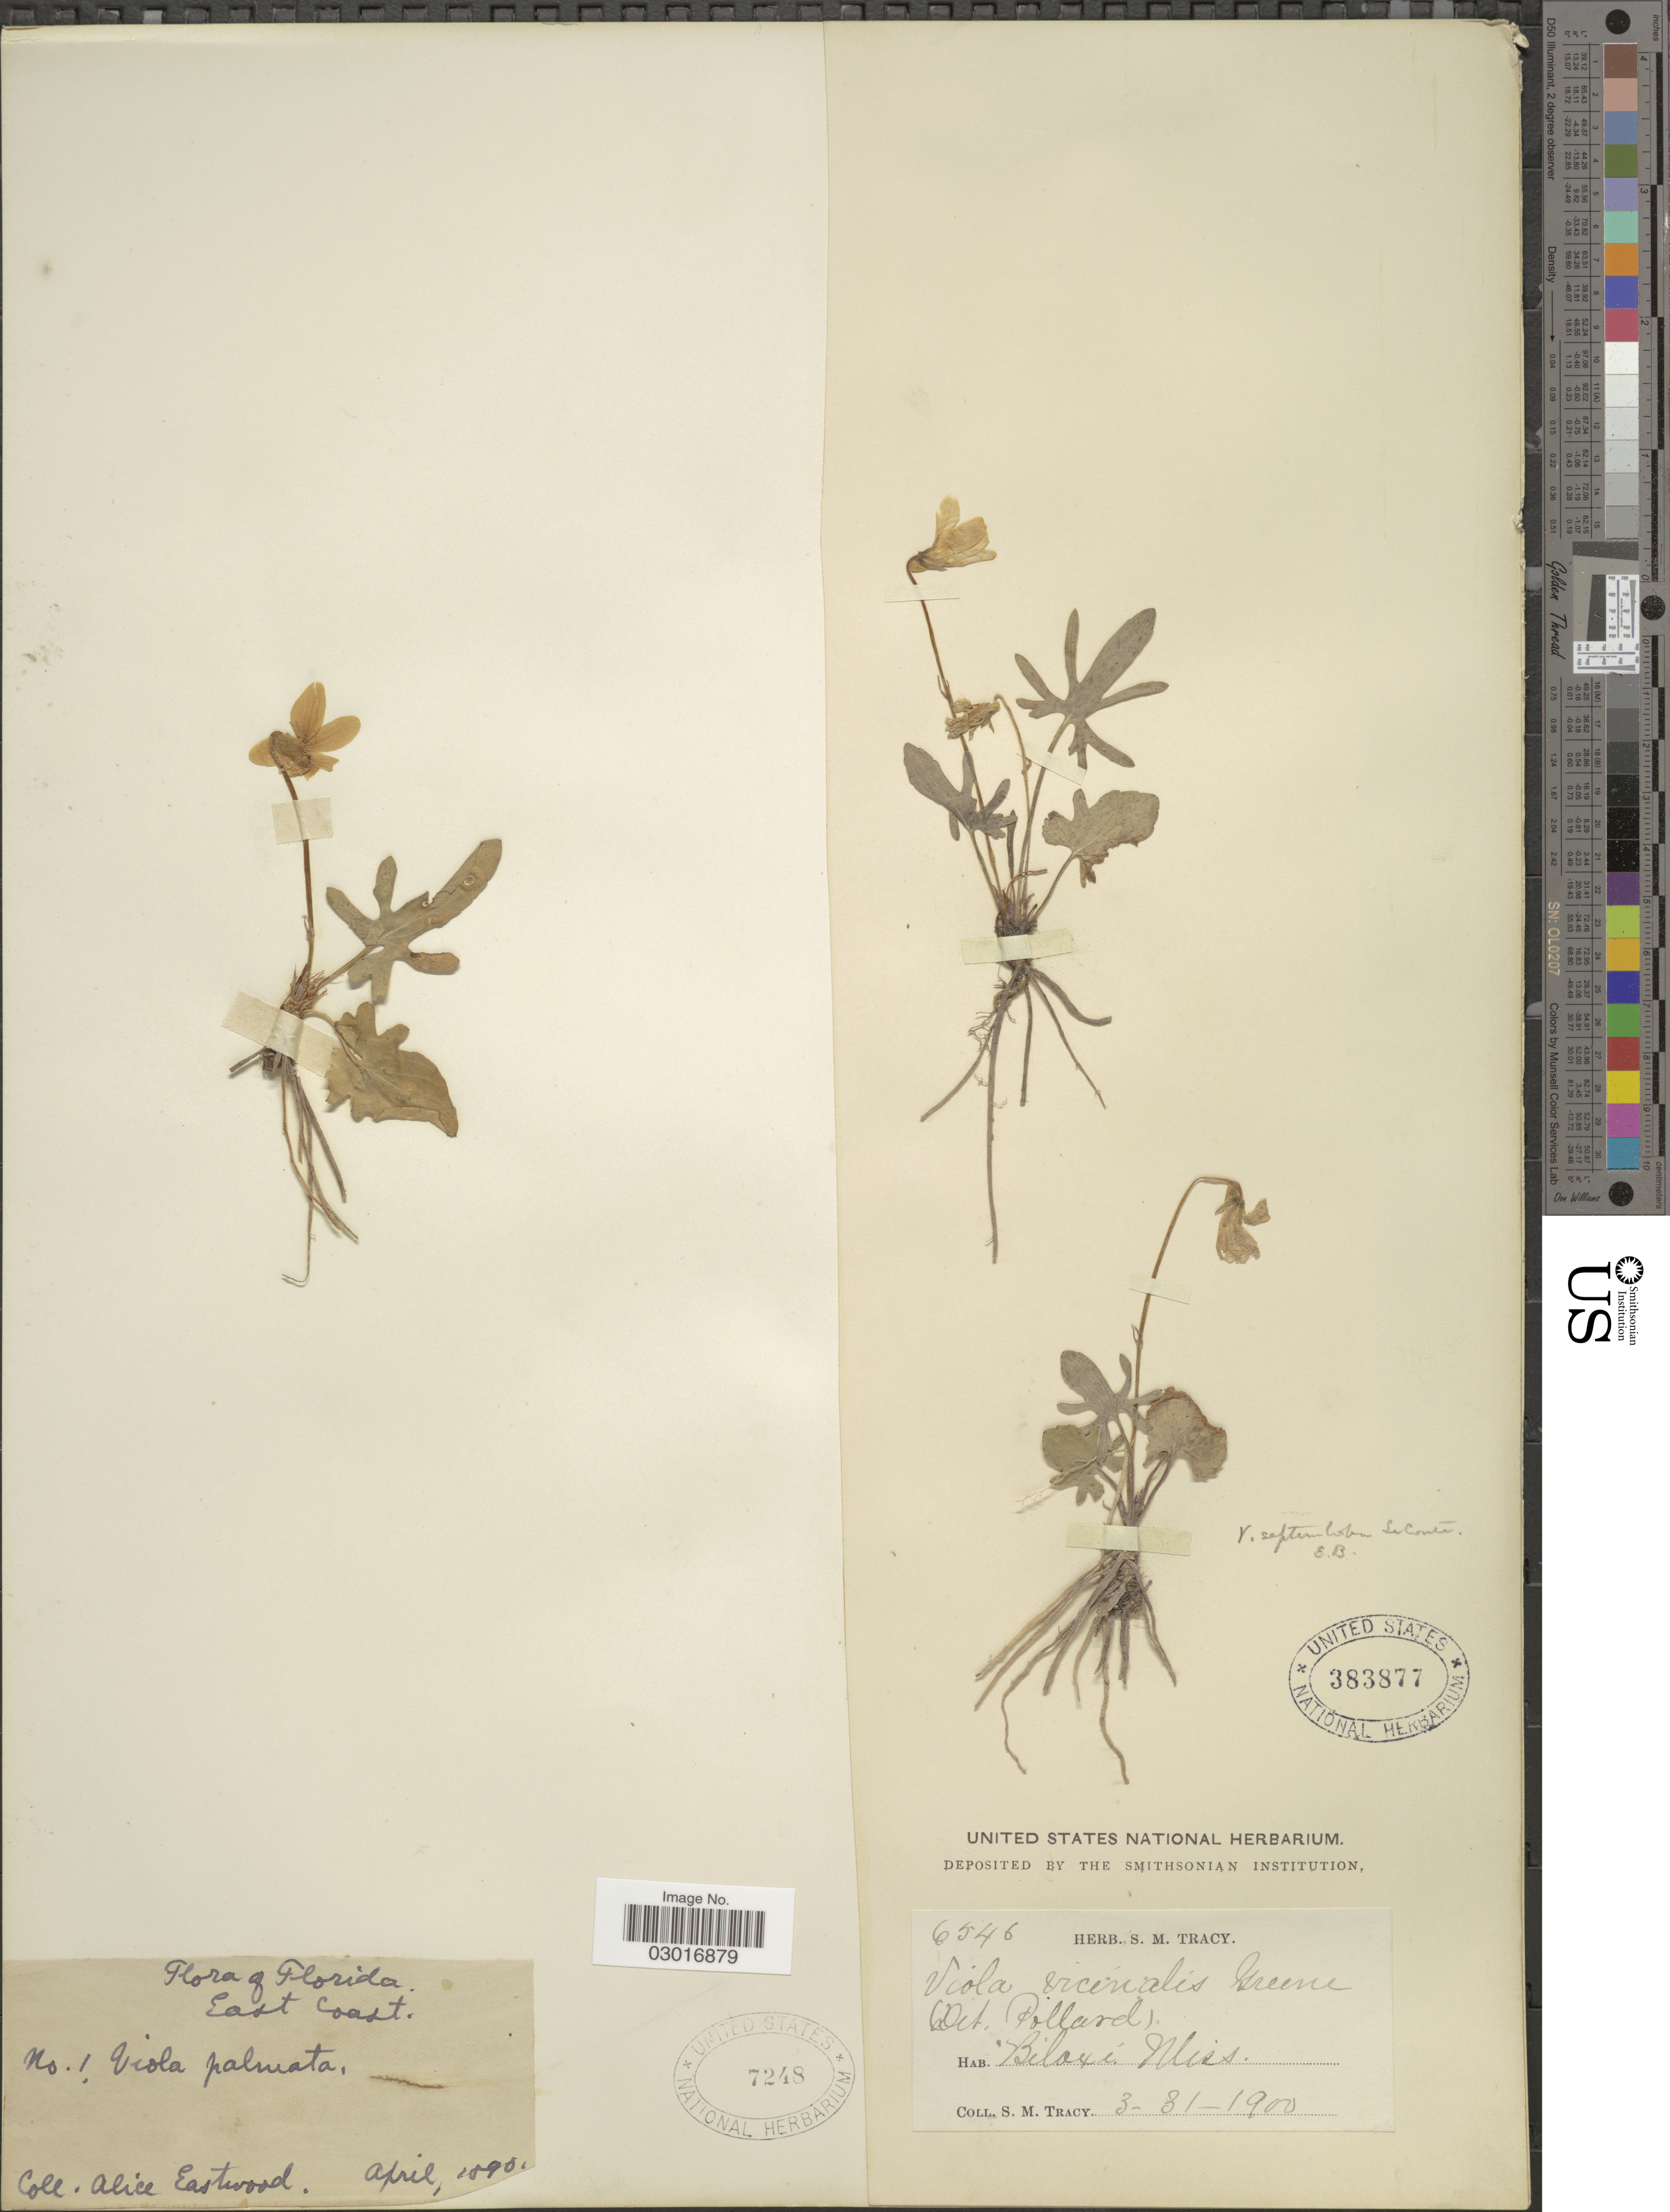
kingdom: Plantae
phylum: Tracheophyta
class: Magnoliopsida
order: Malpighiales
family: Violaceae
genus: Viola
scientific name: Viola septemloba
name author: LeConte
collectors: A. Eastwood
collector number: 1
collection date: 1890-04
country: United States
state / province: Florida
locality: East Coast.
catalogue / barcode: US 7248-2